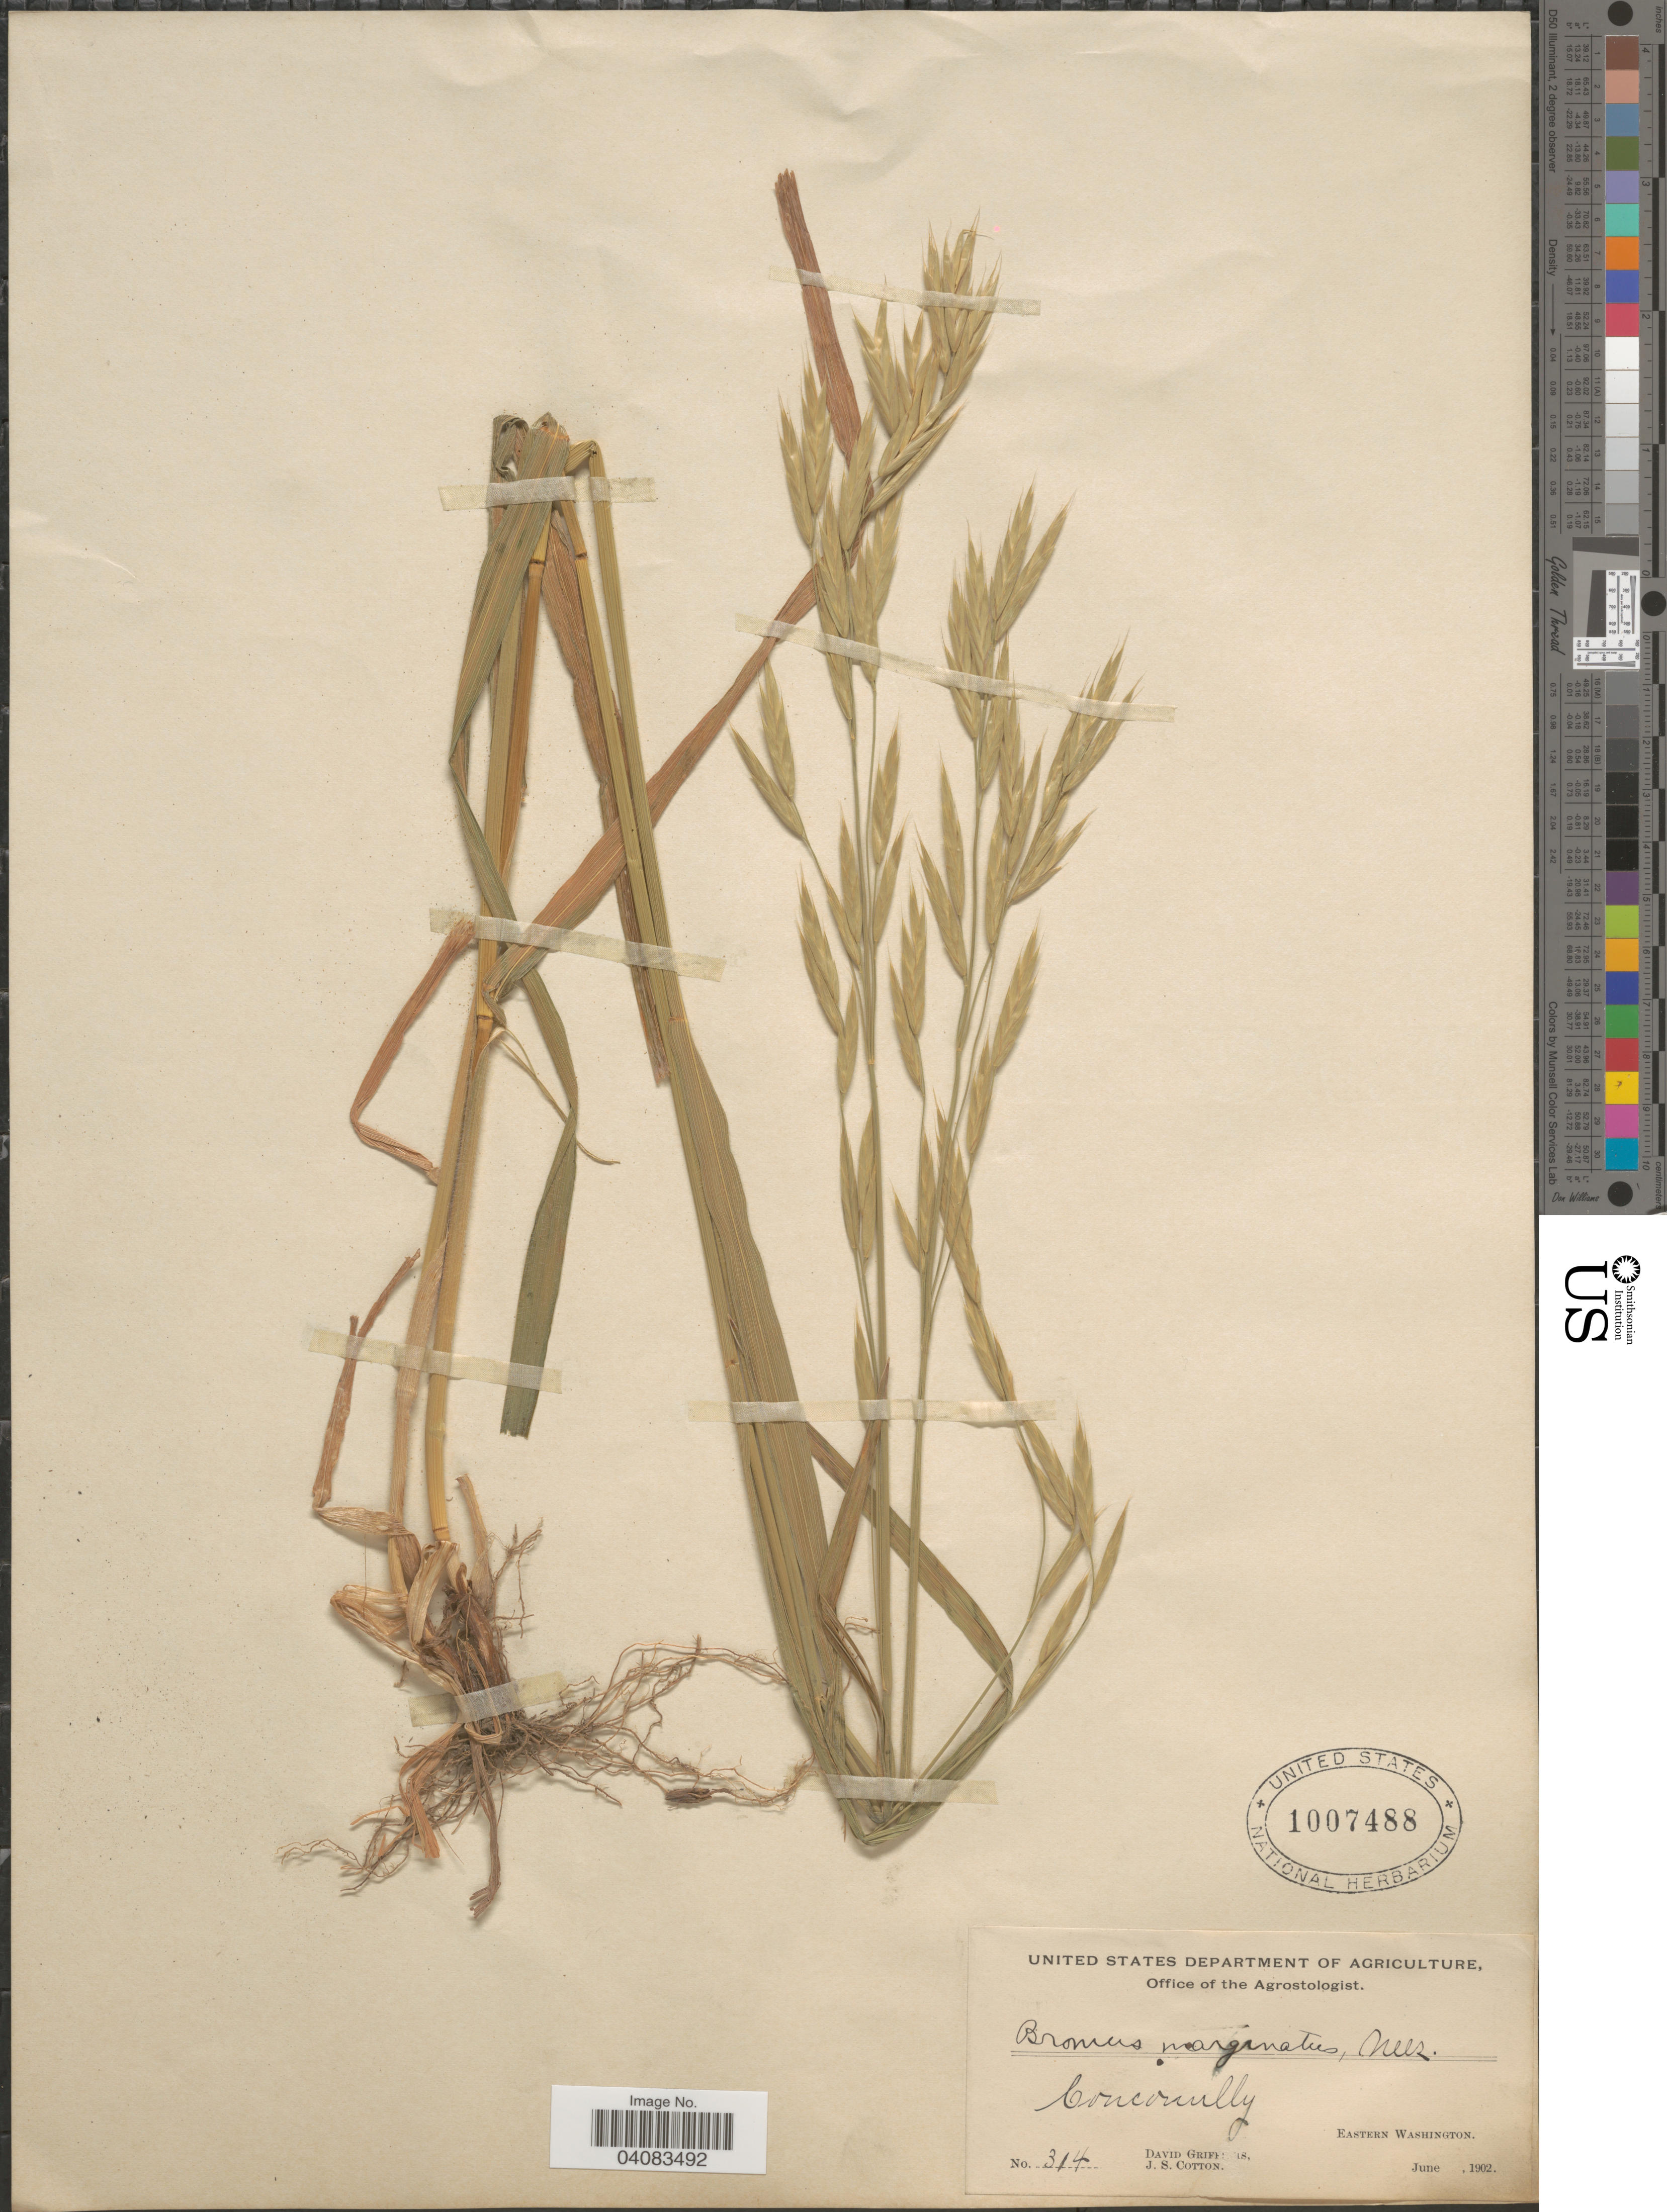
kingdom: Plantae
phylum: Tracheophyta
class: Liliopsida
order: Poales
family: Poaceae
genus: Bromus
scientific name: Bromus marginatus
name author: Nees ex Steud.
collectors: D. Griffiths & J. S. Cotton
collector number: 314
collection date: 1902-06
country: United States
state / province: Washington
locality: Conconully. Eastern Washington.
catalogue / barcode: US 1007488